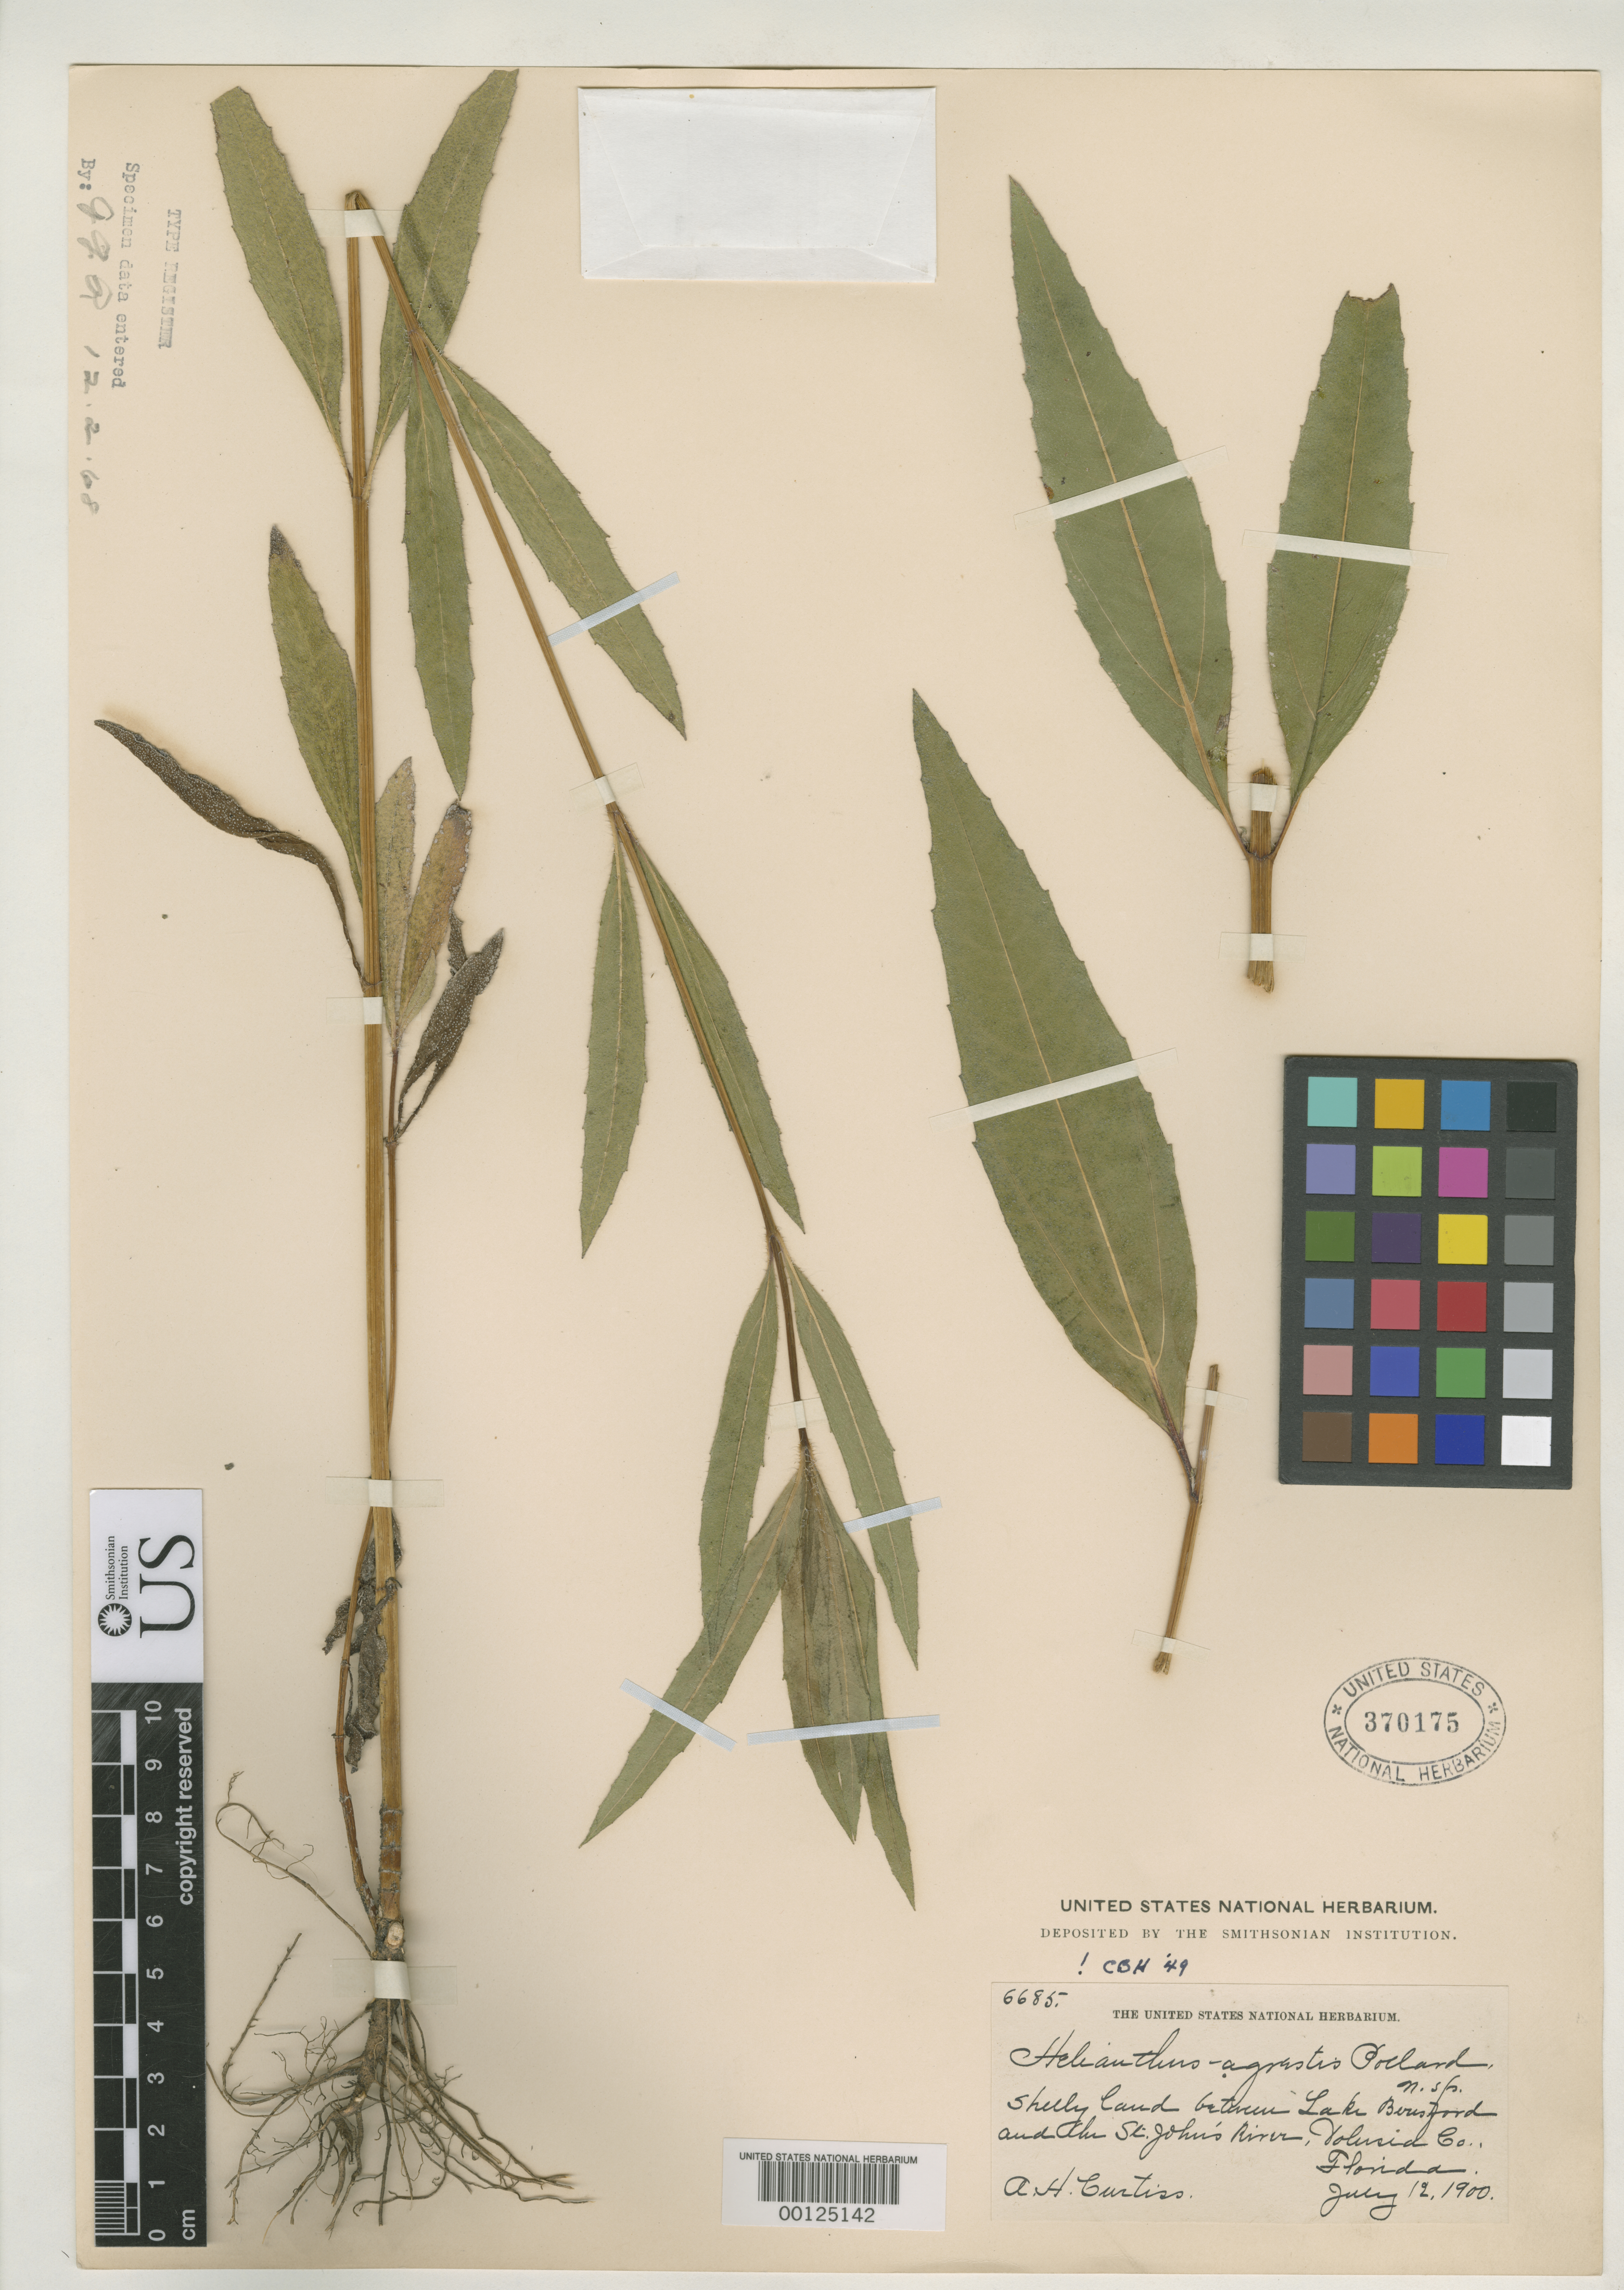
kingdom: Plantae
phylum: Tracheophyta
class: Magnoliopsida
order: Asterales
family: Asteraceae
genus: Helianthus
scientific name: Helianthus agrestis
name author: Pollard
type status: Holotype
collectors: A. H. Curtiss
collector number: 6685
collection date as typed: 12 Jul 1900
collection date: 1900-07-12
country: United States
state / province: Florida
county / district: Volusia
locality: Between Lake Beresford and the St. Johns River.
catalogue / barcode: US 370175